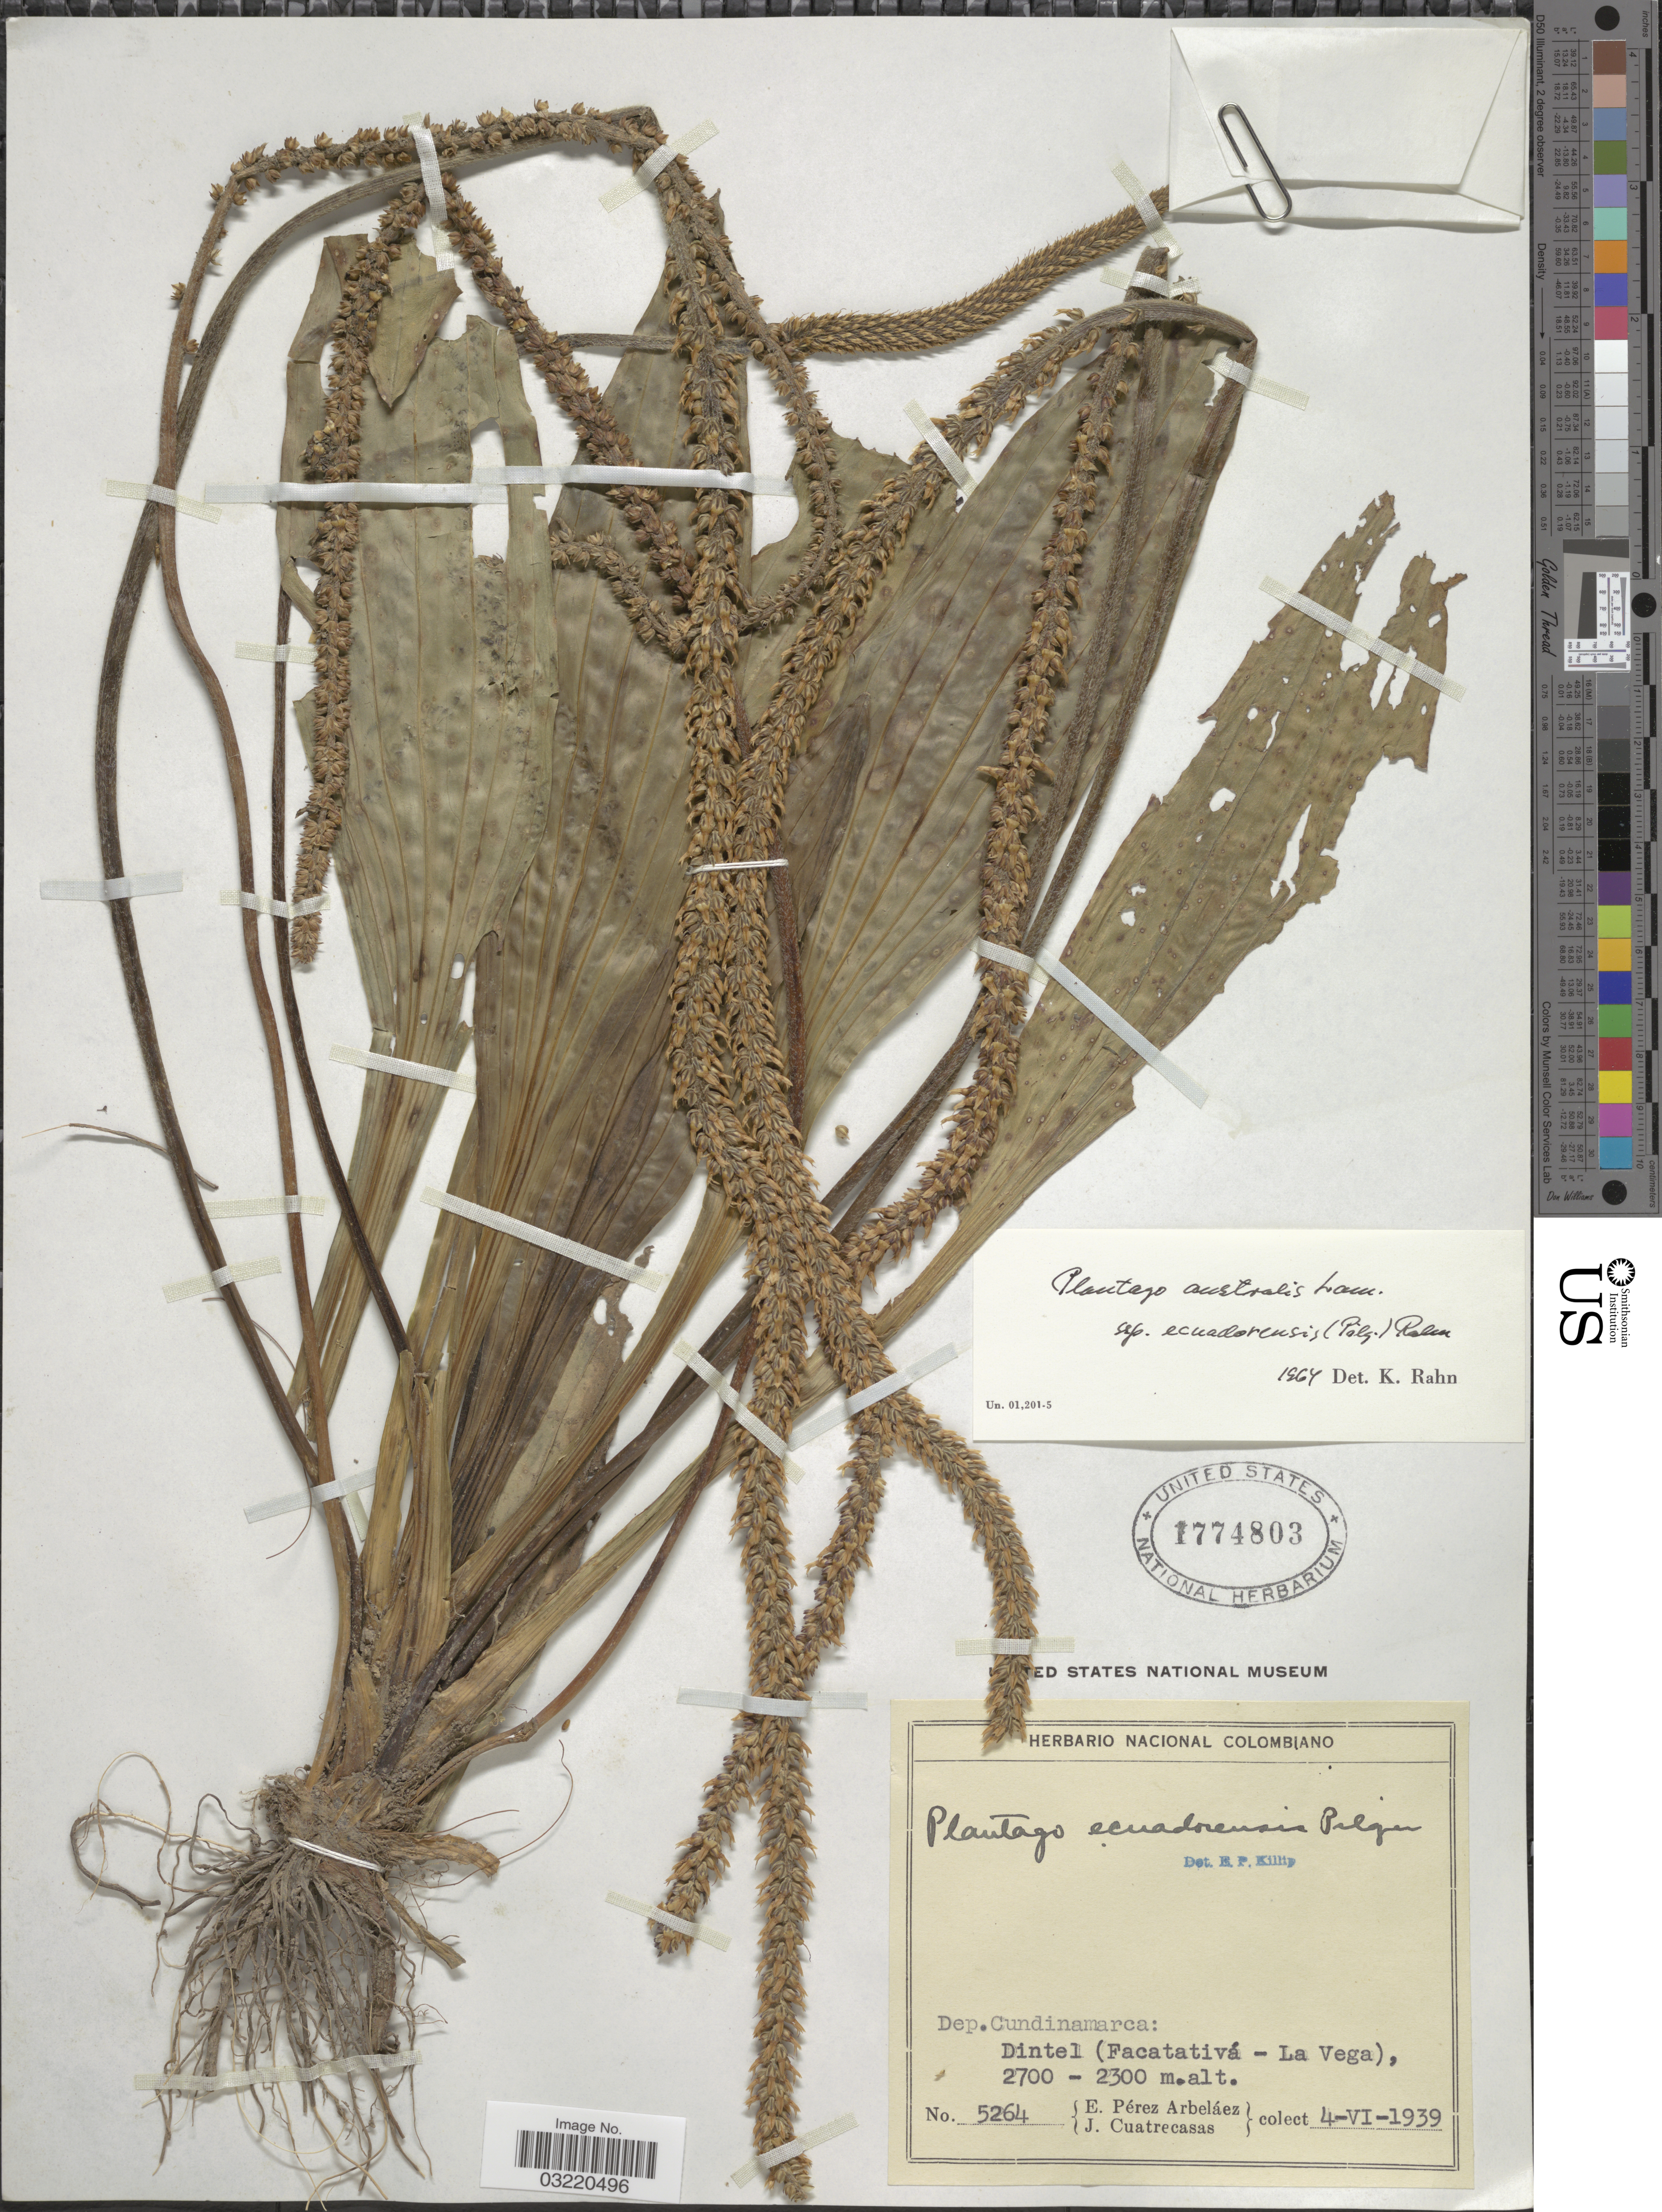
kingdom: Plantae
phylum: Tracheophyta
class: Magnoliopsida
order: Lamiales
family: Plantaginaceae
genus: Plantago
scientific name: Plantago australis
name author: Lam.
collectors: E. Pérez Arbeláez & J. Cuatrecasas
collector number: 5264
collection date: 1939-06-04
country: Colombia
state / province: Cundinamarca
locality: Dep. Cundinamarca: Dintel (Facatativá - La Vega).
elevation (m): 2300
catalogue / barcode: US 1774803